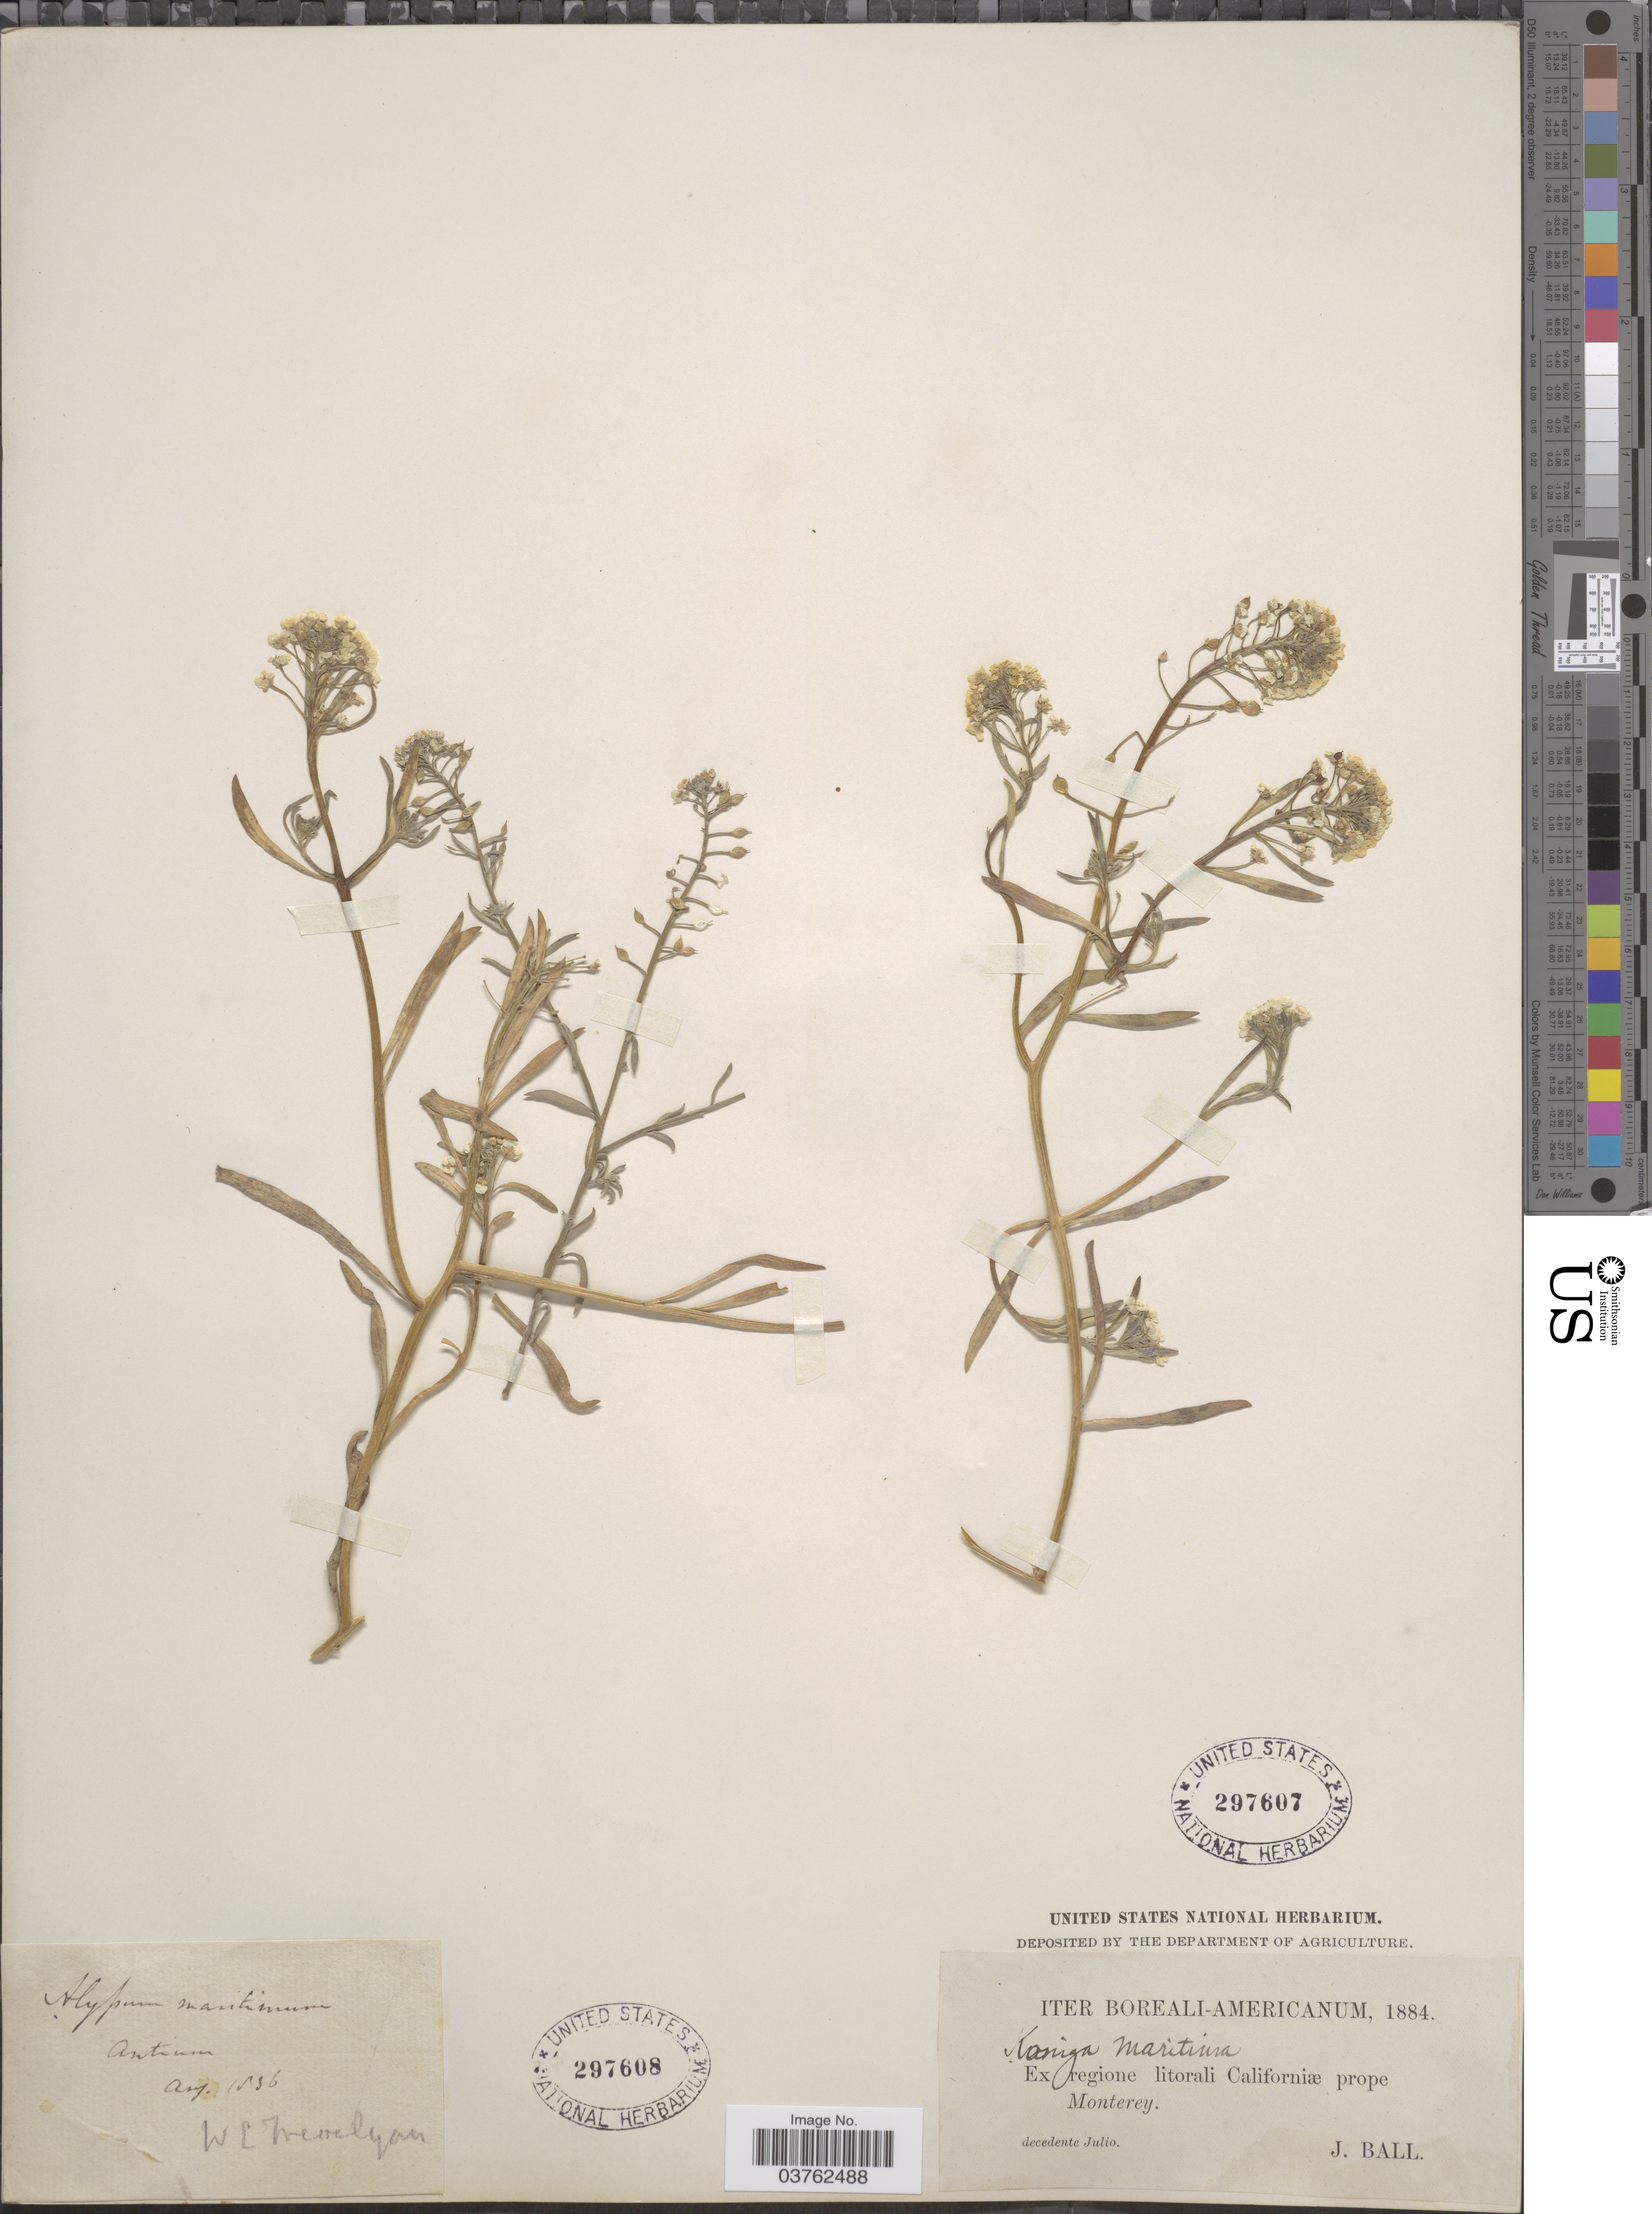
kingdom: Plantae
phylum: Tracheophyta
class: Magnoliopsida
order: Brassicales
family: Brassicaceae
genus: Lobularia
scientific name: Lobularia maritima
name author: (L.) Desv.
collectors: J. Ball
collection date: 1884-07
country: United States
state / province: California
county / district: Monterey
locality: Iter Boreali-Amercanum. Ex regione litorali Californiae prope Monterey.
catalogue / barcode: US 297607-2